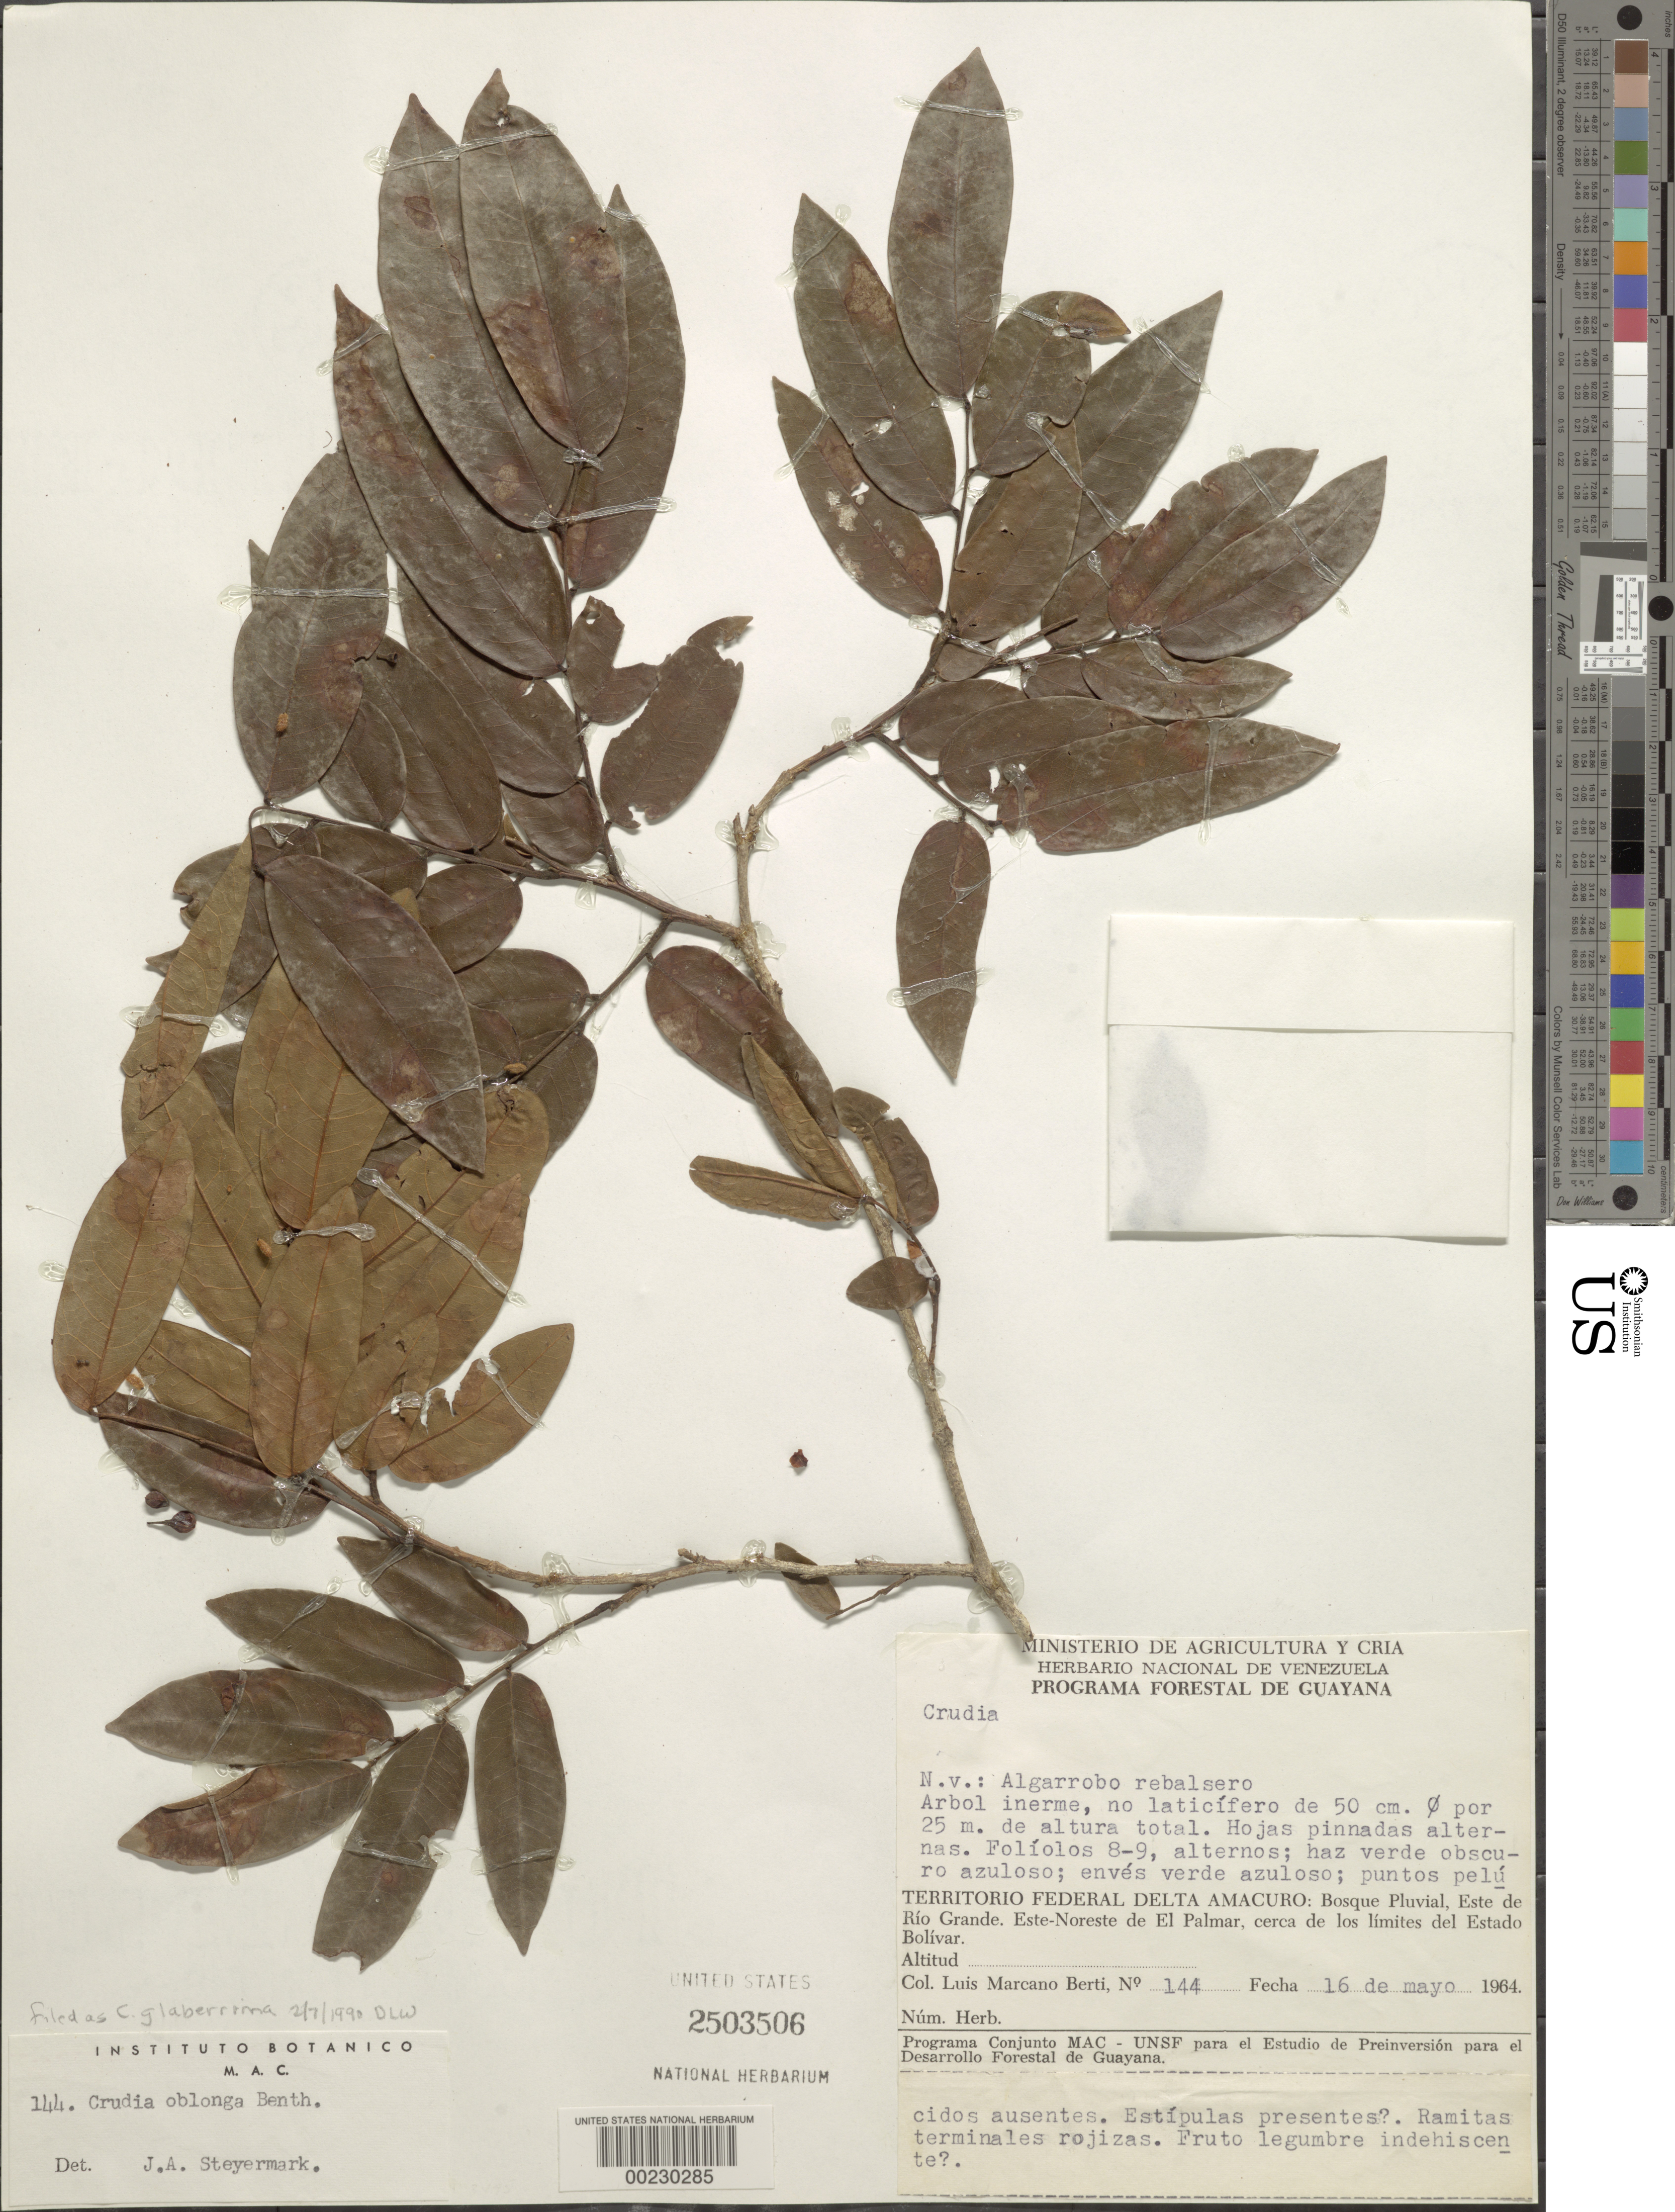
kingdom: Plantae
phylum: Tracheophyta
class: Magnoliopsida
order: Fabales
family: Fabaceae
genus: Crudia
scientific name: Crudia oblonga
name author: Benth.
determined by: Steyermark, Julian A., (VEN)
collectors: L. Marcano-Berti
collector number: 144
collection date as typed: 16 May 1964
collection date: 1964-05-16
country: Venezuela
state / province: Delta Amacuro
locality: E of rio grande; ne of el palmar, near the boundary of bolivar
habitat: Rain forest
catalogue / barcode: US 2503506